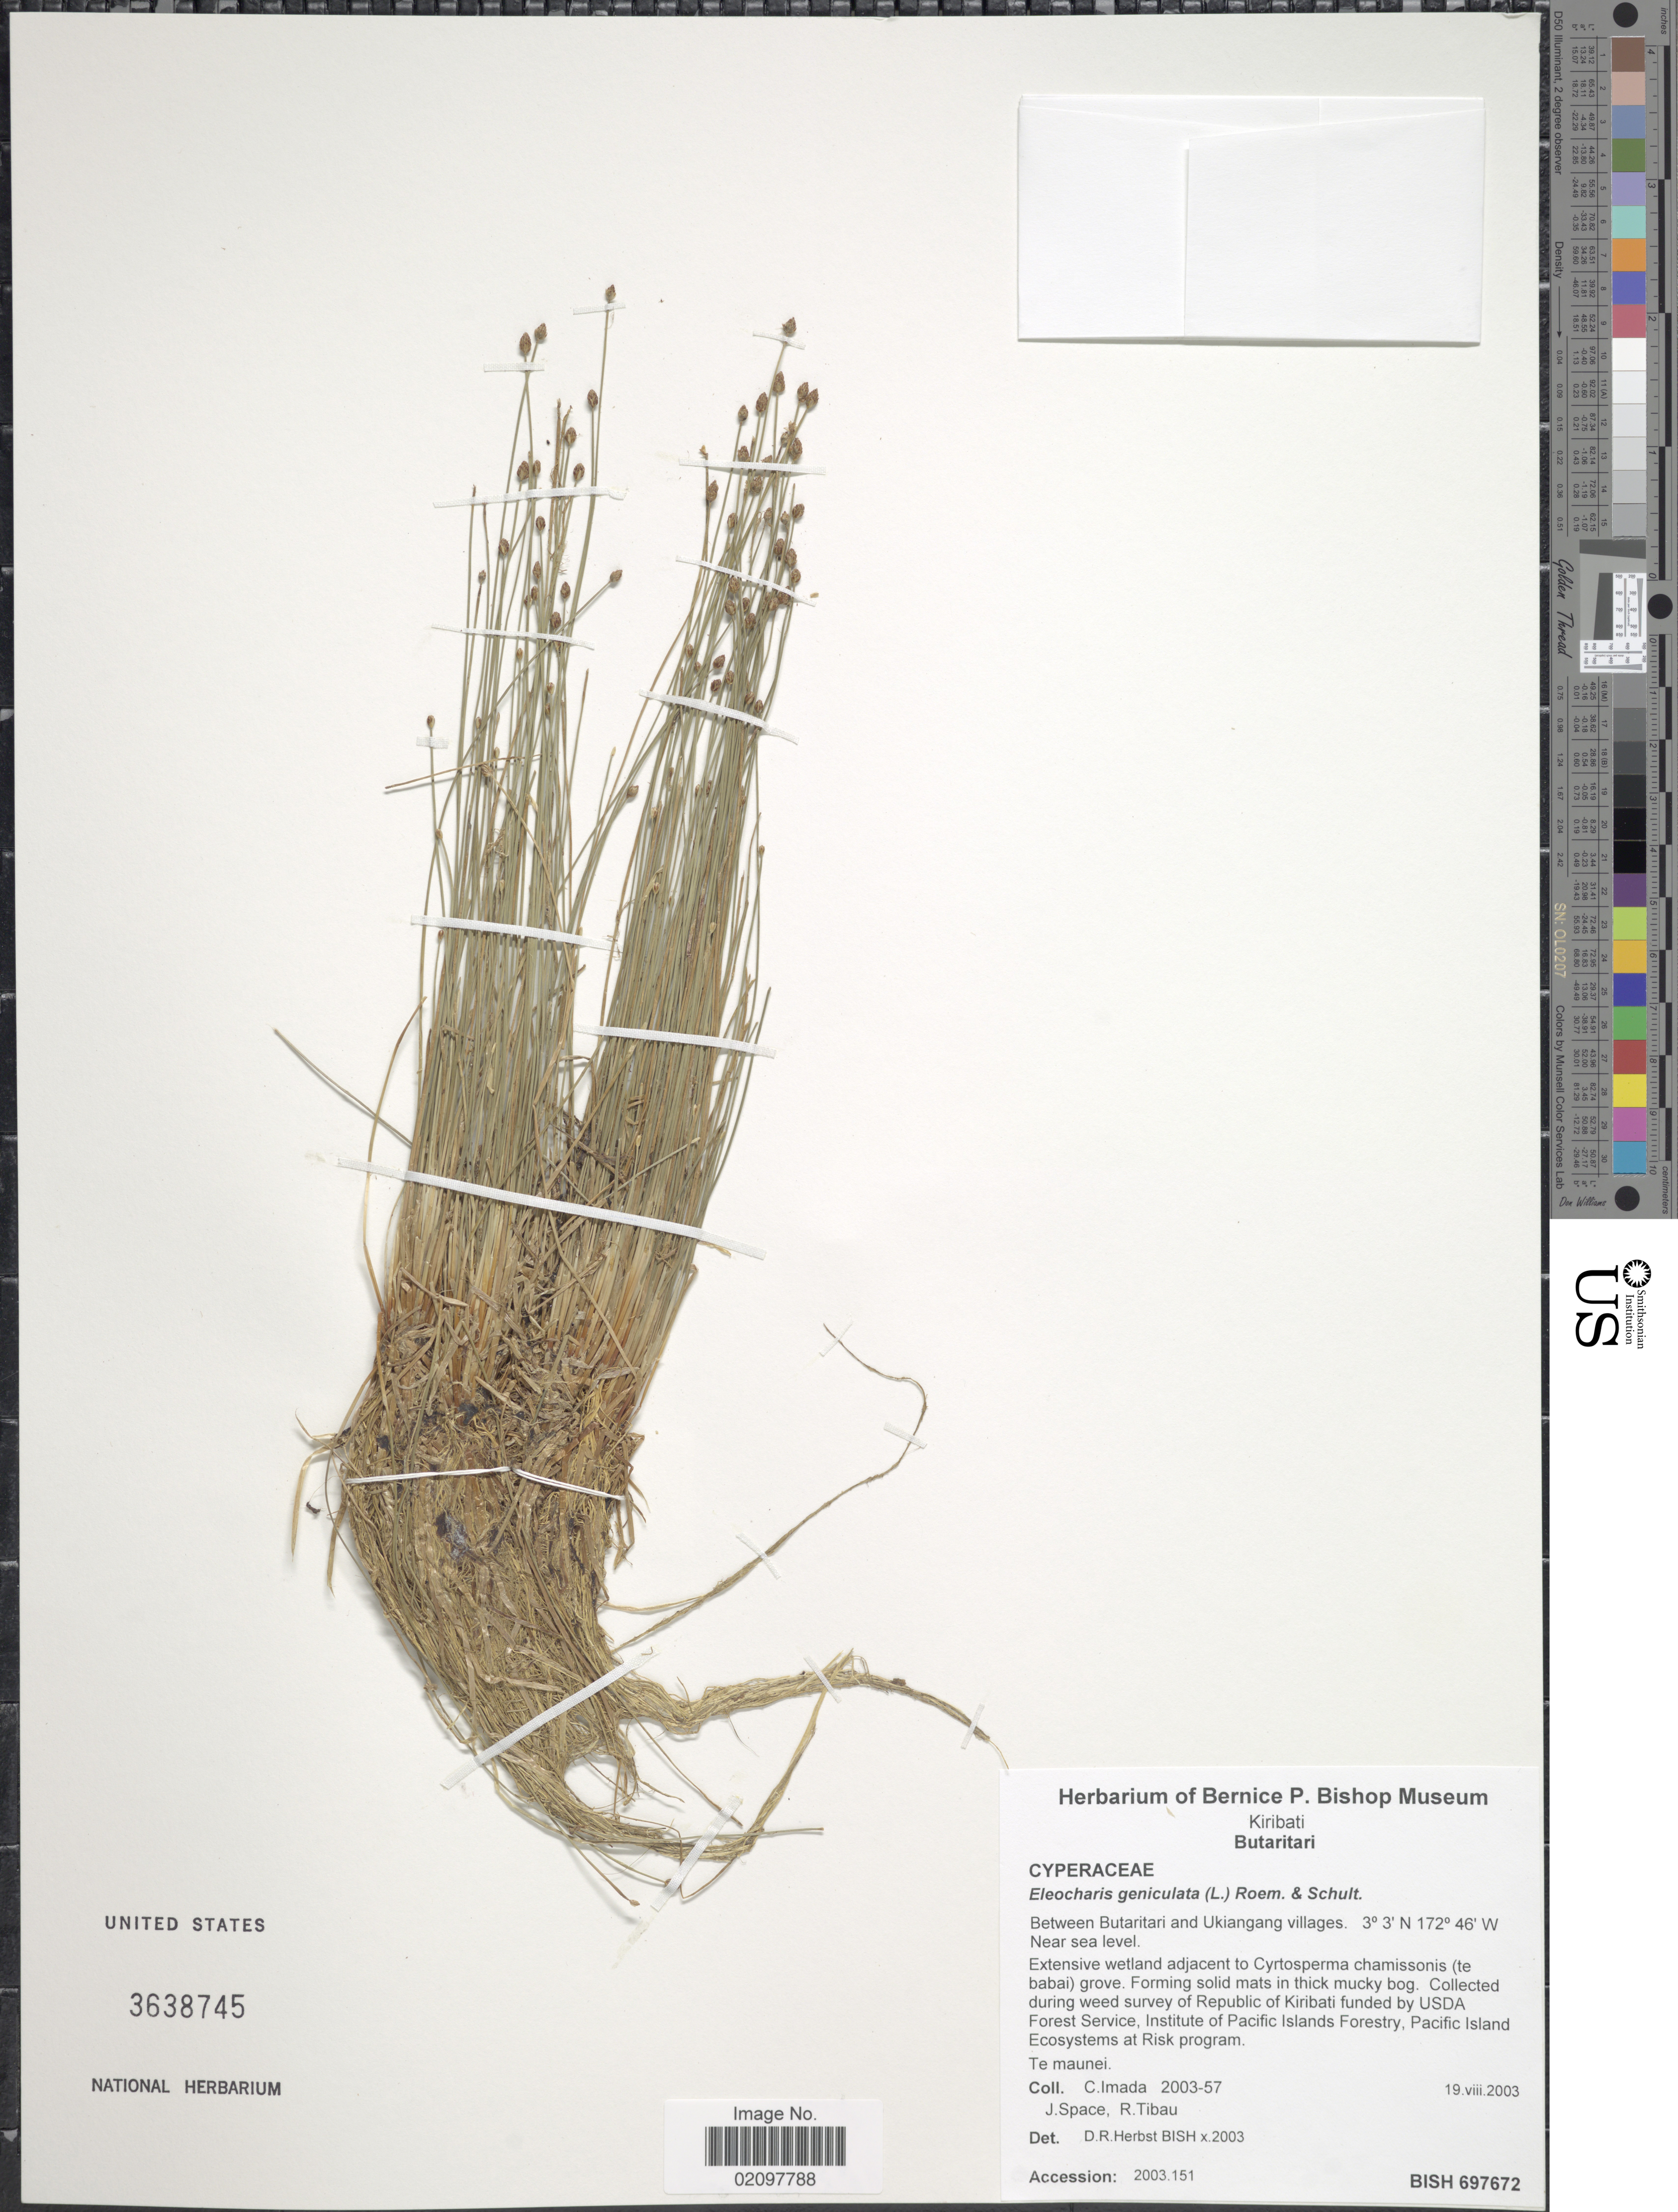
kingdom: Plantae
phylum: Tracheophyta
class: Liliopsida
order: Poales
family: Cyperaceae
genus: Eleocharis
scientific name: Eleocharis geniculata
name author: (L.) Roem. & Schult.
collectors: C. Imada, J. Space & R. Tibau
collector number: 2003-57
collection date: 2003-08-19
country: Kiribati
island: Butaritari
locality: Between Butaritari and Ukiangang villages. Republic of Kiribati.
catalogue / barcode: US 3638745